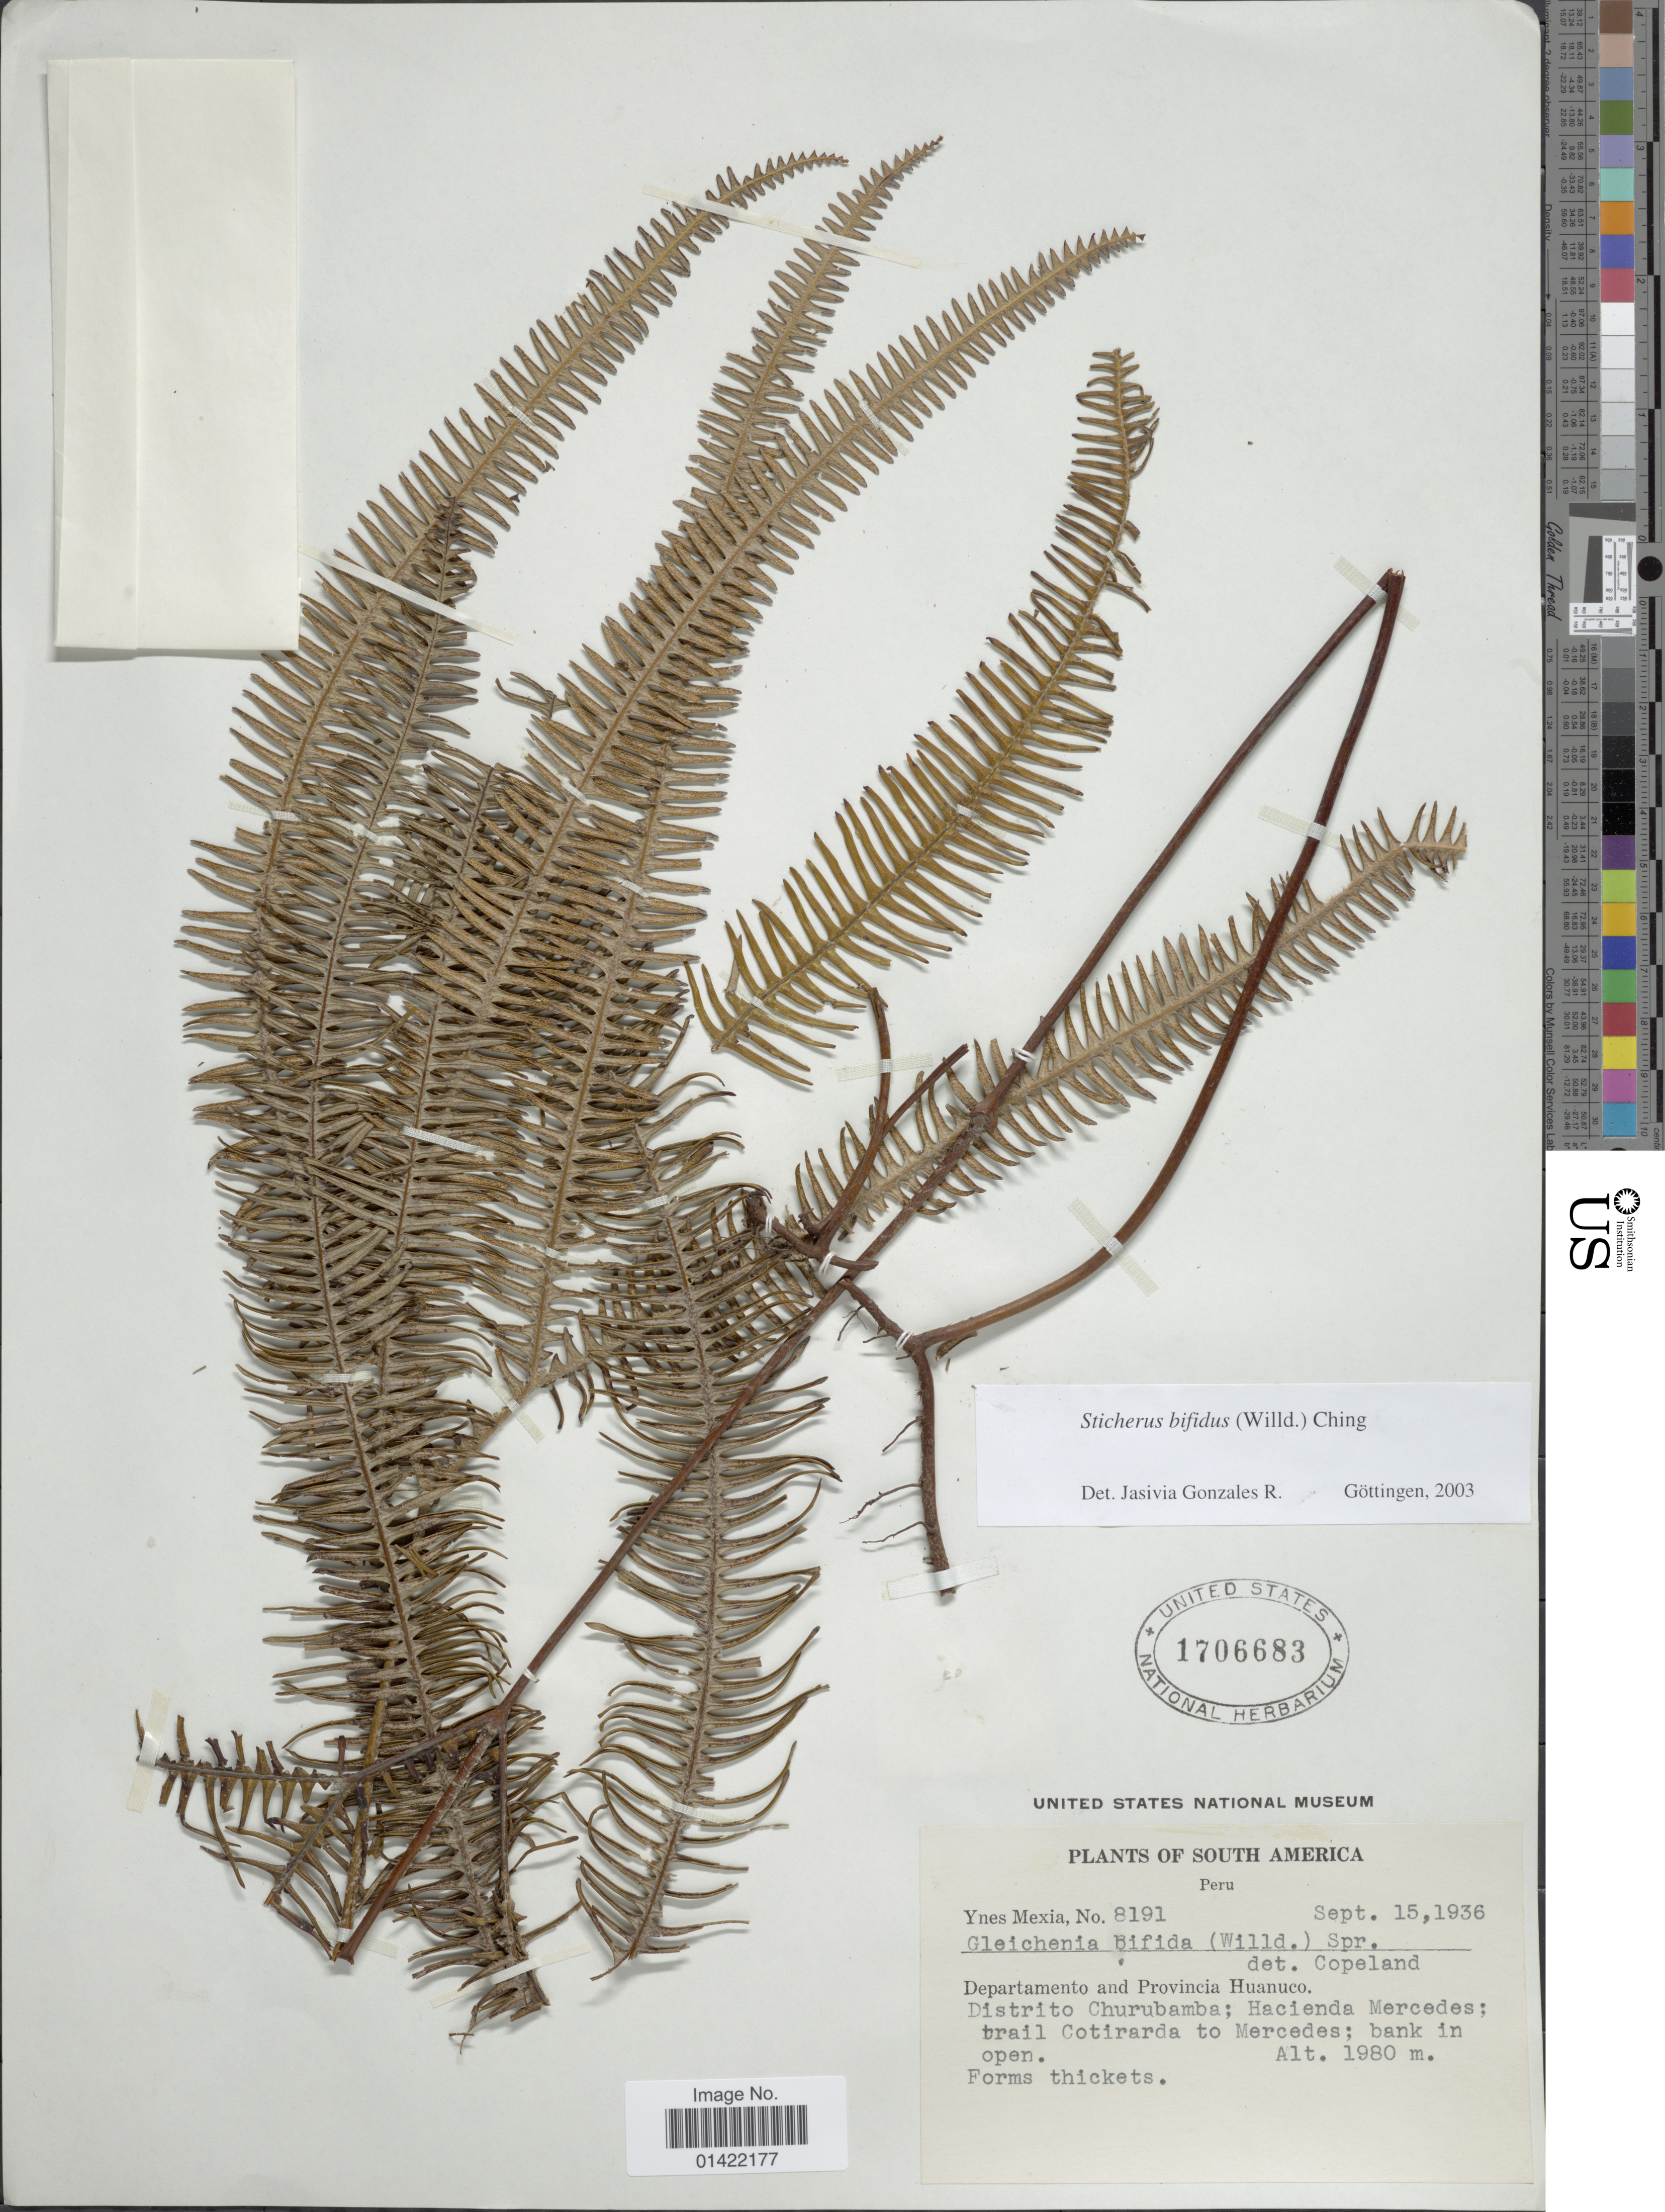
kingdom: Plantae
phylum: Tracheophyta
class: Polypodiopsida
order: Gleicheniales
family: Gleicheniaceae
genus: Sticherus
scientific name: Sticherus bifidus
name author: (Willd.) Ching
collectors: Y. Mexia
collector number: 8191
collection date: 1936-09-15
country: Peru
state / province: Huánuco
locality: Distrito Churubamba; Hacienda Mercedes; trail Cotirarda to Mercedes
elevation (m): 1980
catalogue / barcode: US 1706683